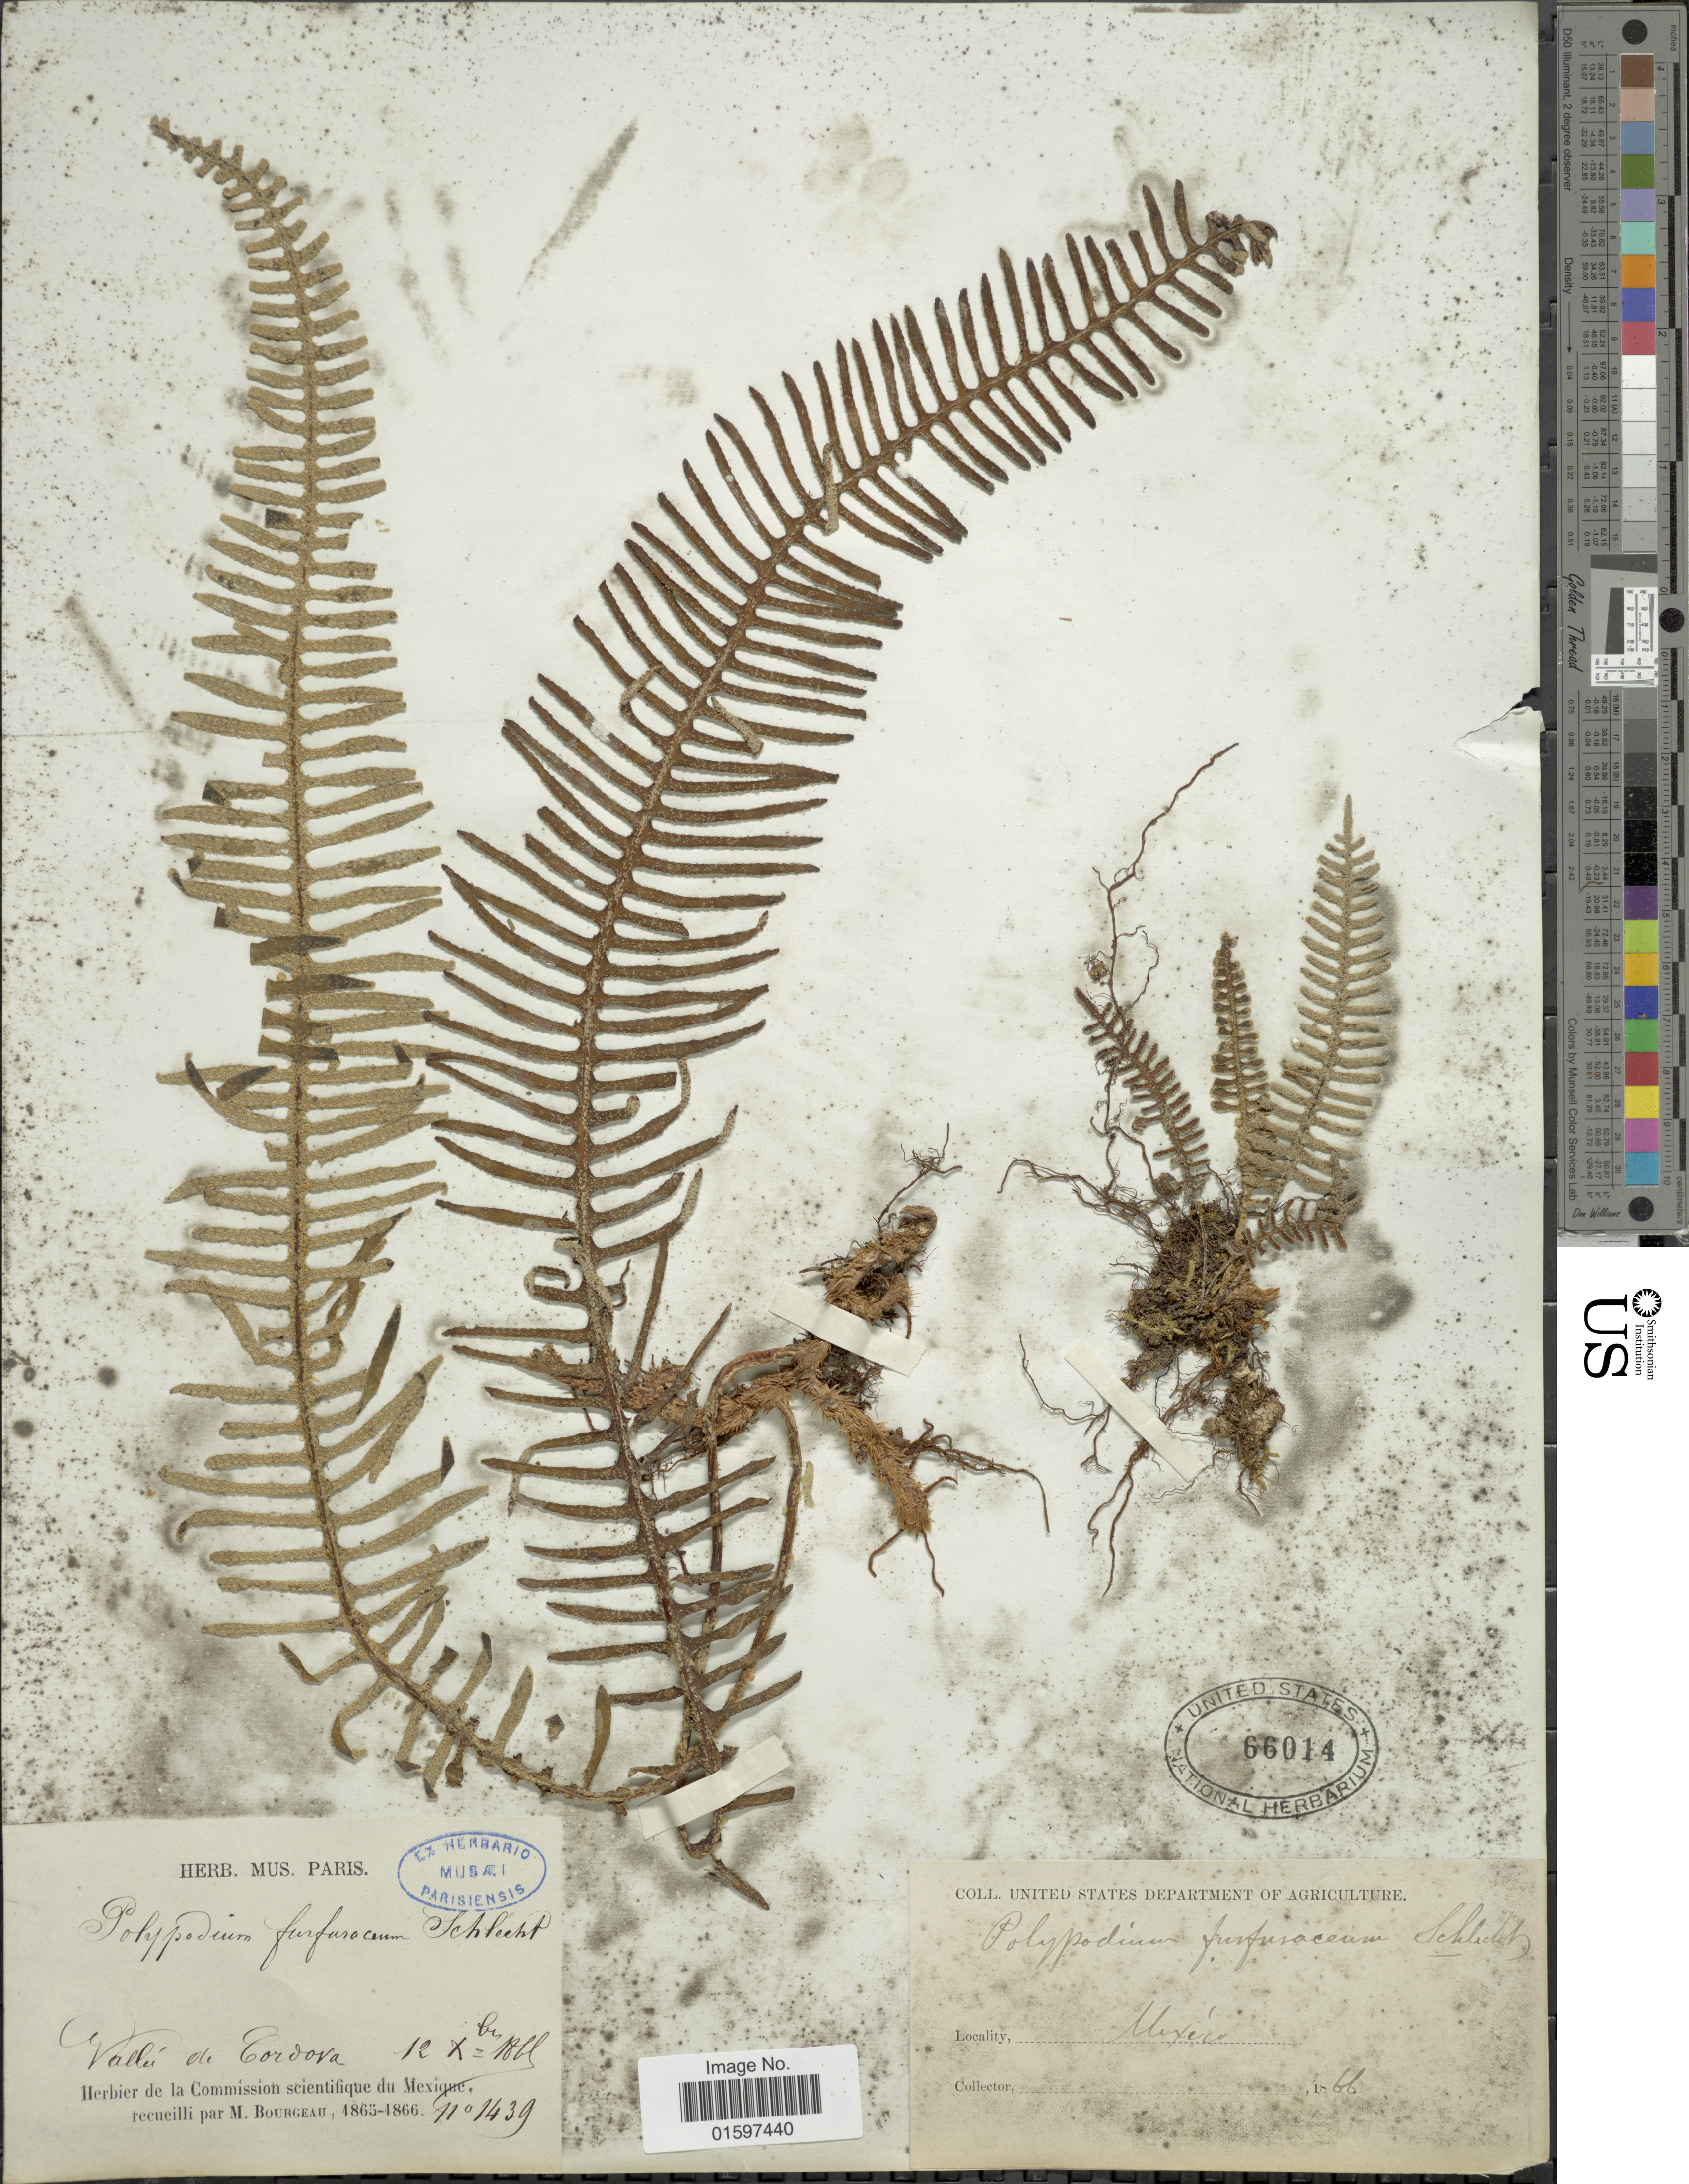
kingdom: Plantae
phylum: Tracheophyta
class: Polypodiopsida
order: Polypodiales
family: Polypodiaceae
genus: Pleopeltis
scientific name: Pleopeltis furfuracea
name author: (Schltdl. & Cham.) A.R. Sm. & Tejero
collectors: M. Bourgeau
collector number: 1439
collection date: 1865-12-12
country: Mexico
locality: Valleé de Cordora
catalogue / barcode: US 66014